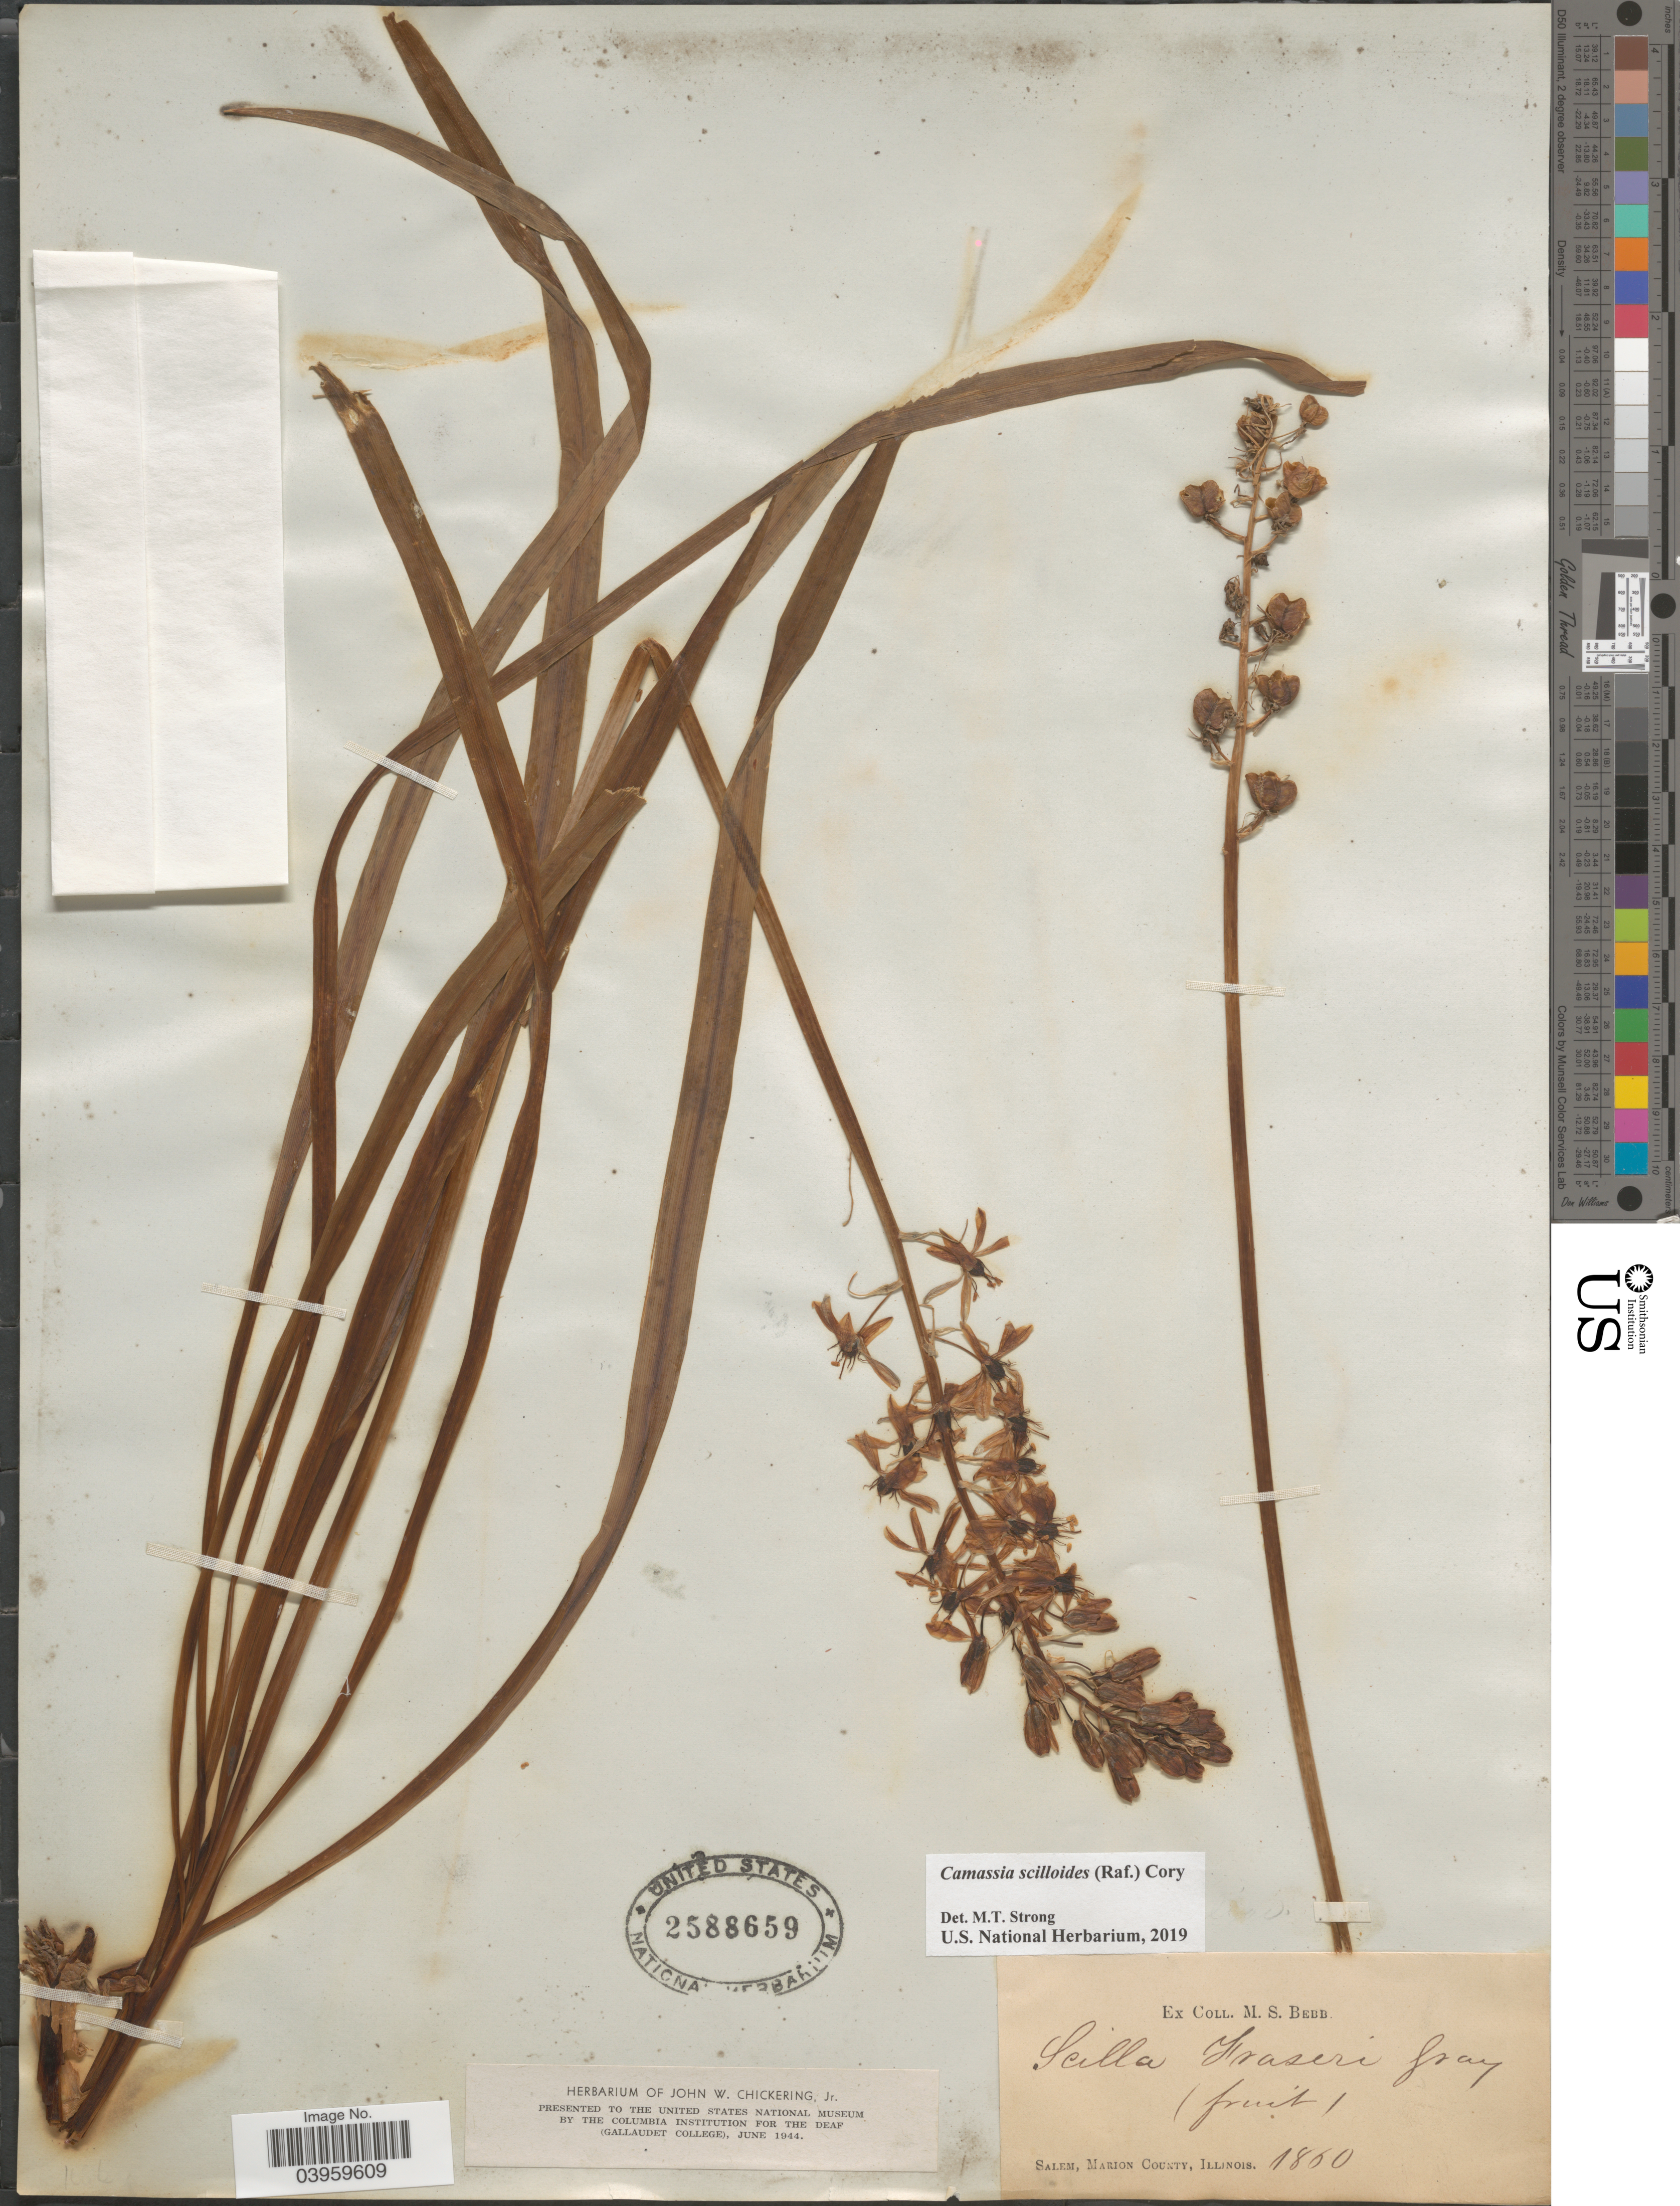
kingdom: Plantae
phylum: Tracheophyta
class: Liliopsida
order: Asparagales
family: Asparagaceae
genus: Camassia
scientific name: Camassia scilloides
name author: (Raf.) Cory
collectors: M. Bebb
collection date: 1860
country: United States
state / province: Illinois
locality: Salem, Marion County.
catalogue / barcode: US 2588659